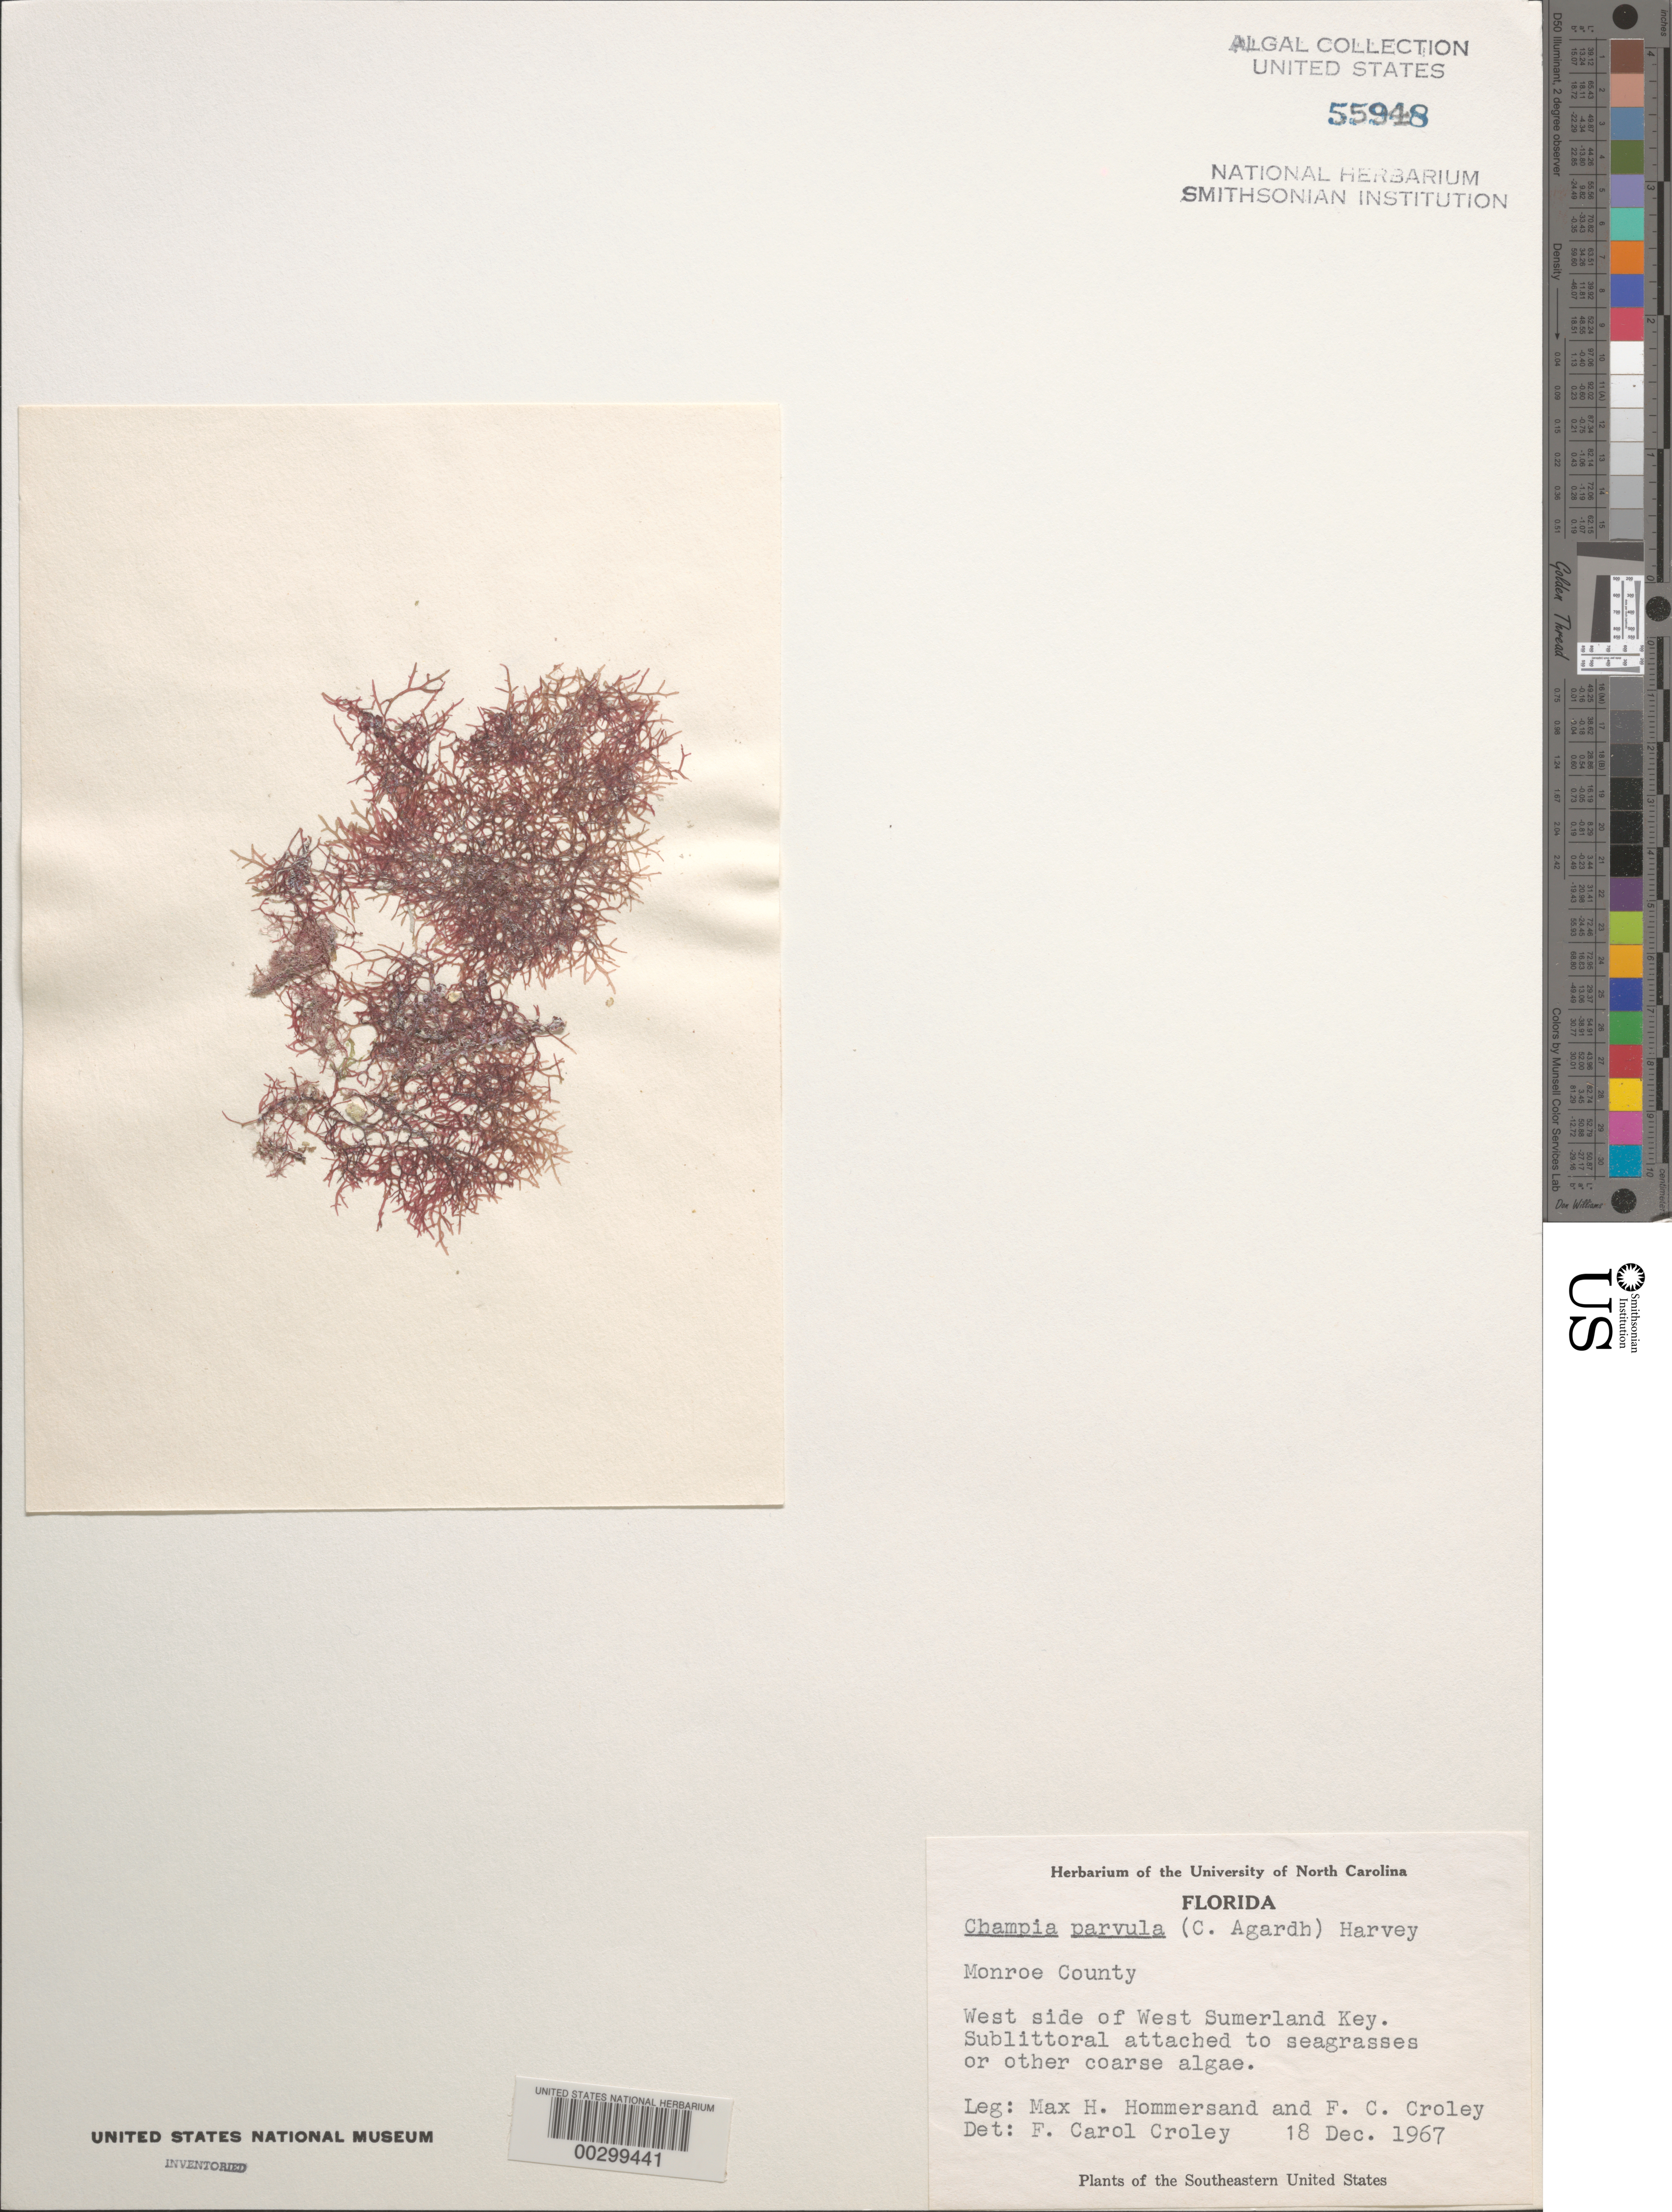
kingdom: Plantae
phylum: Rhodophyta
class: Florideophyceae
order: Rhodymeniales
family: Champiaceae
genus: Champia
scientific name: Champia parvula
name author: (C. Agardh) Harv.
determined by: Croley, F. C.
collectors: M. H. Hommersand & F. C. Croley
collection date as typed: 18 Dec 1967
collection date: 1967-12-18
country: United States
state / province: Florida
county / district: Monroe County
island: West Summerland Key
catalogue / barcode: US 55948